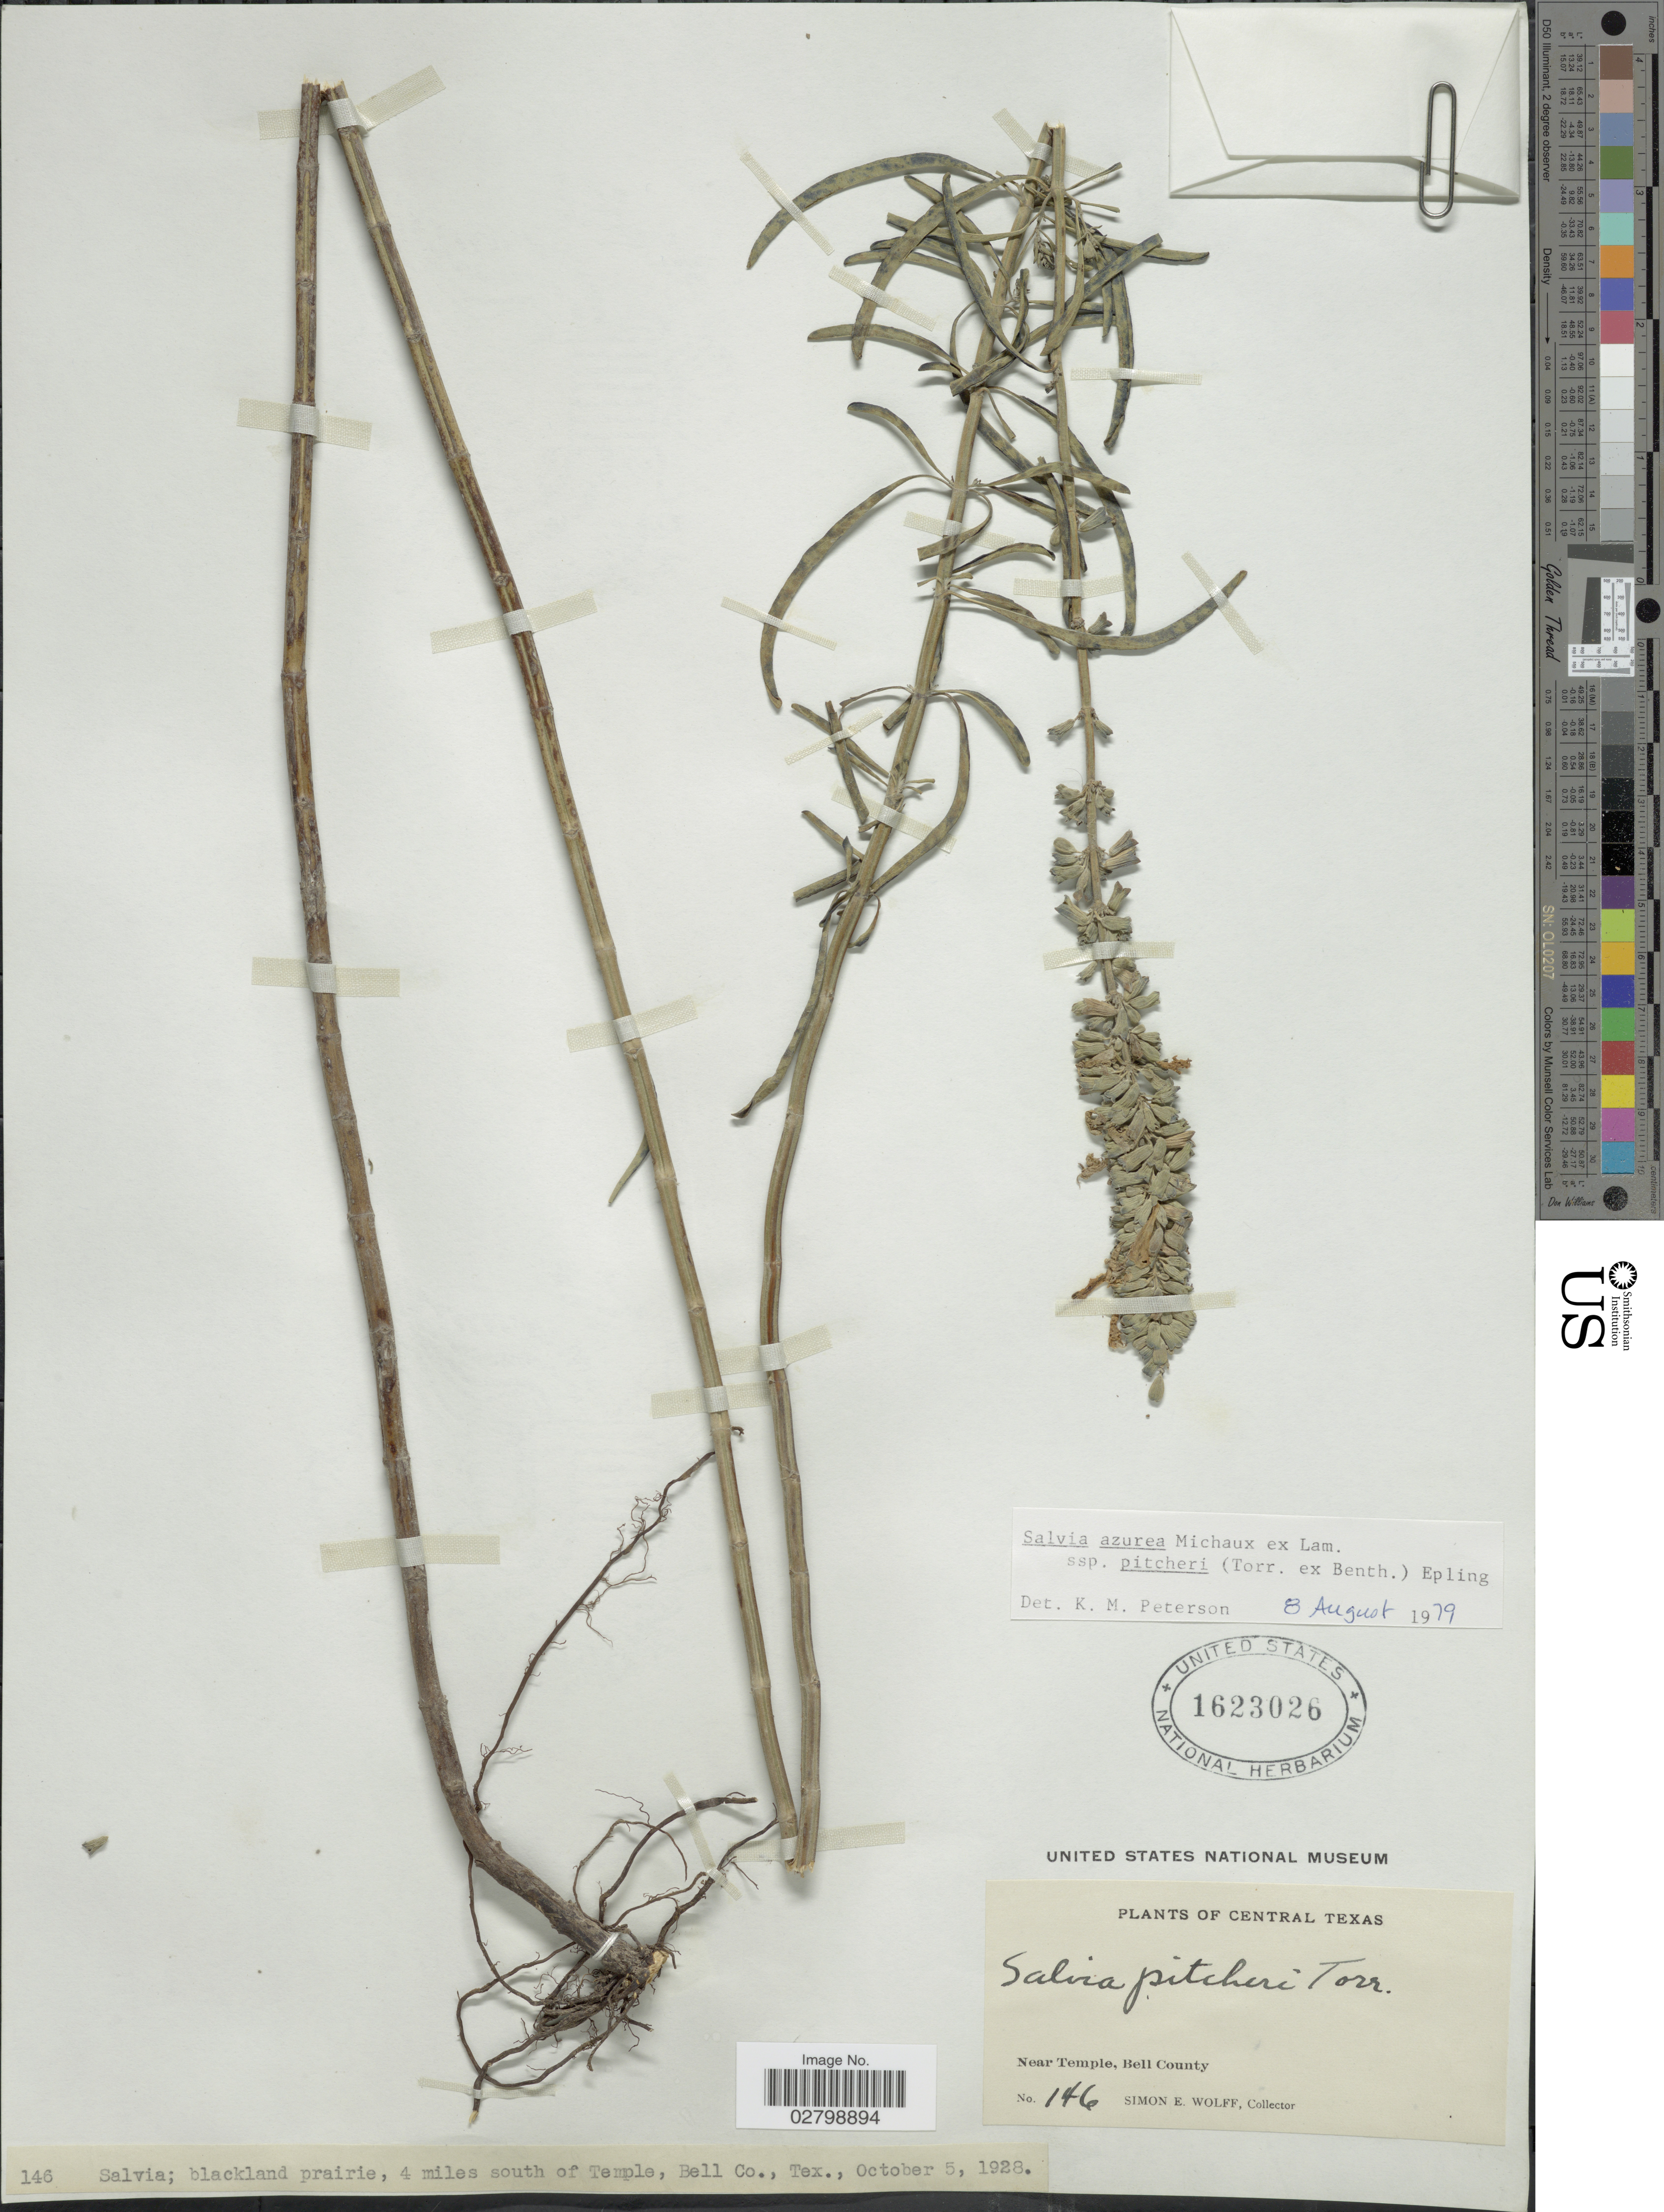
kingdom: Plantae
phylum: Tracheophyta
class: Magnoliopsida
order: Lamiales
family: Lamiaceae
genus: Salvia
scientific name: Salvia azurea subsp. pitcheri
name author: Michx. ex Lam.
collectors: S. E. Wolff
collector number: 146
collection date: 1928-10-05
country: United States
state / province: Texas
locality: Central Texas, 4 miles south of Temple, Bell Co. Near Temple, Bell County.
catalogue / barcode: US 1623026